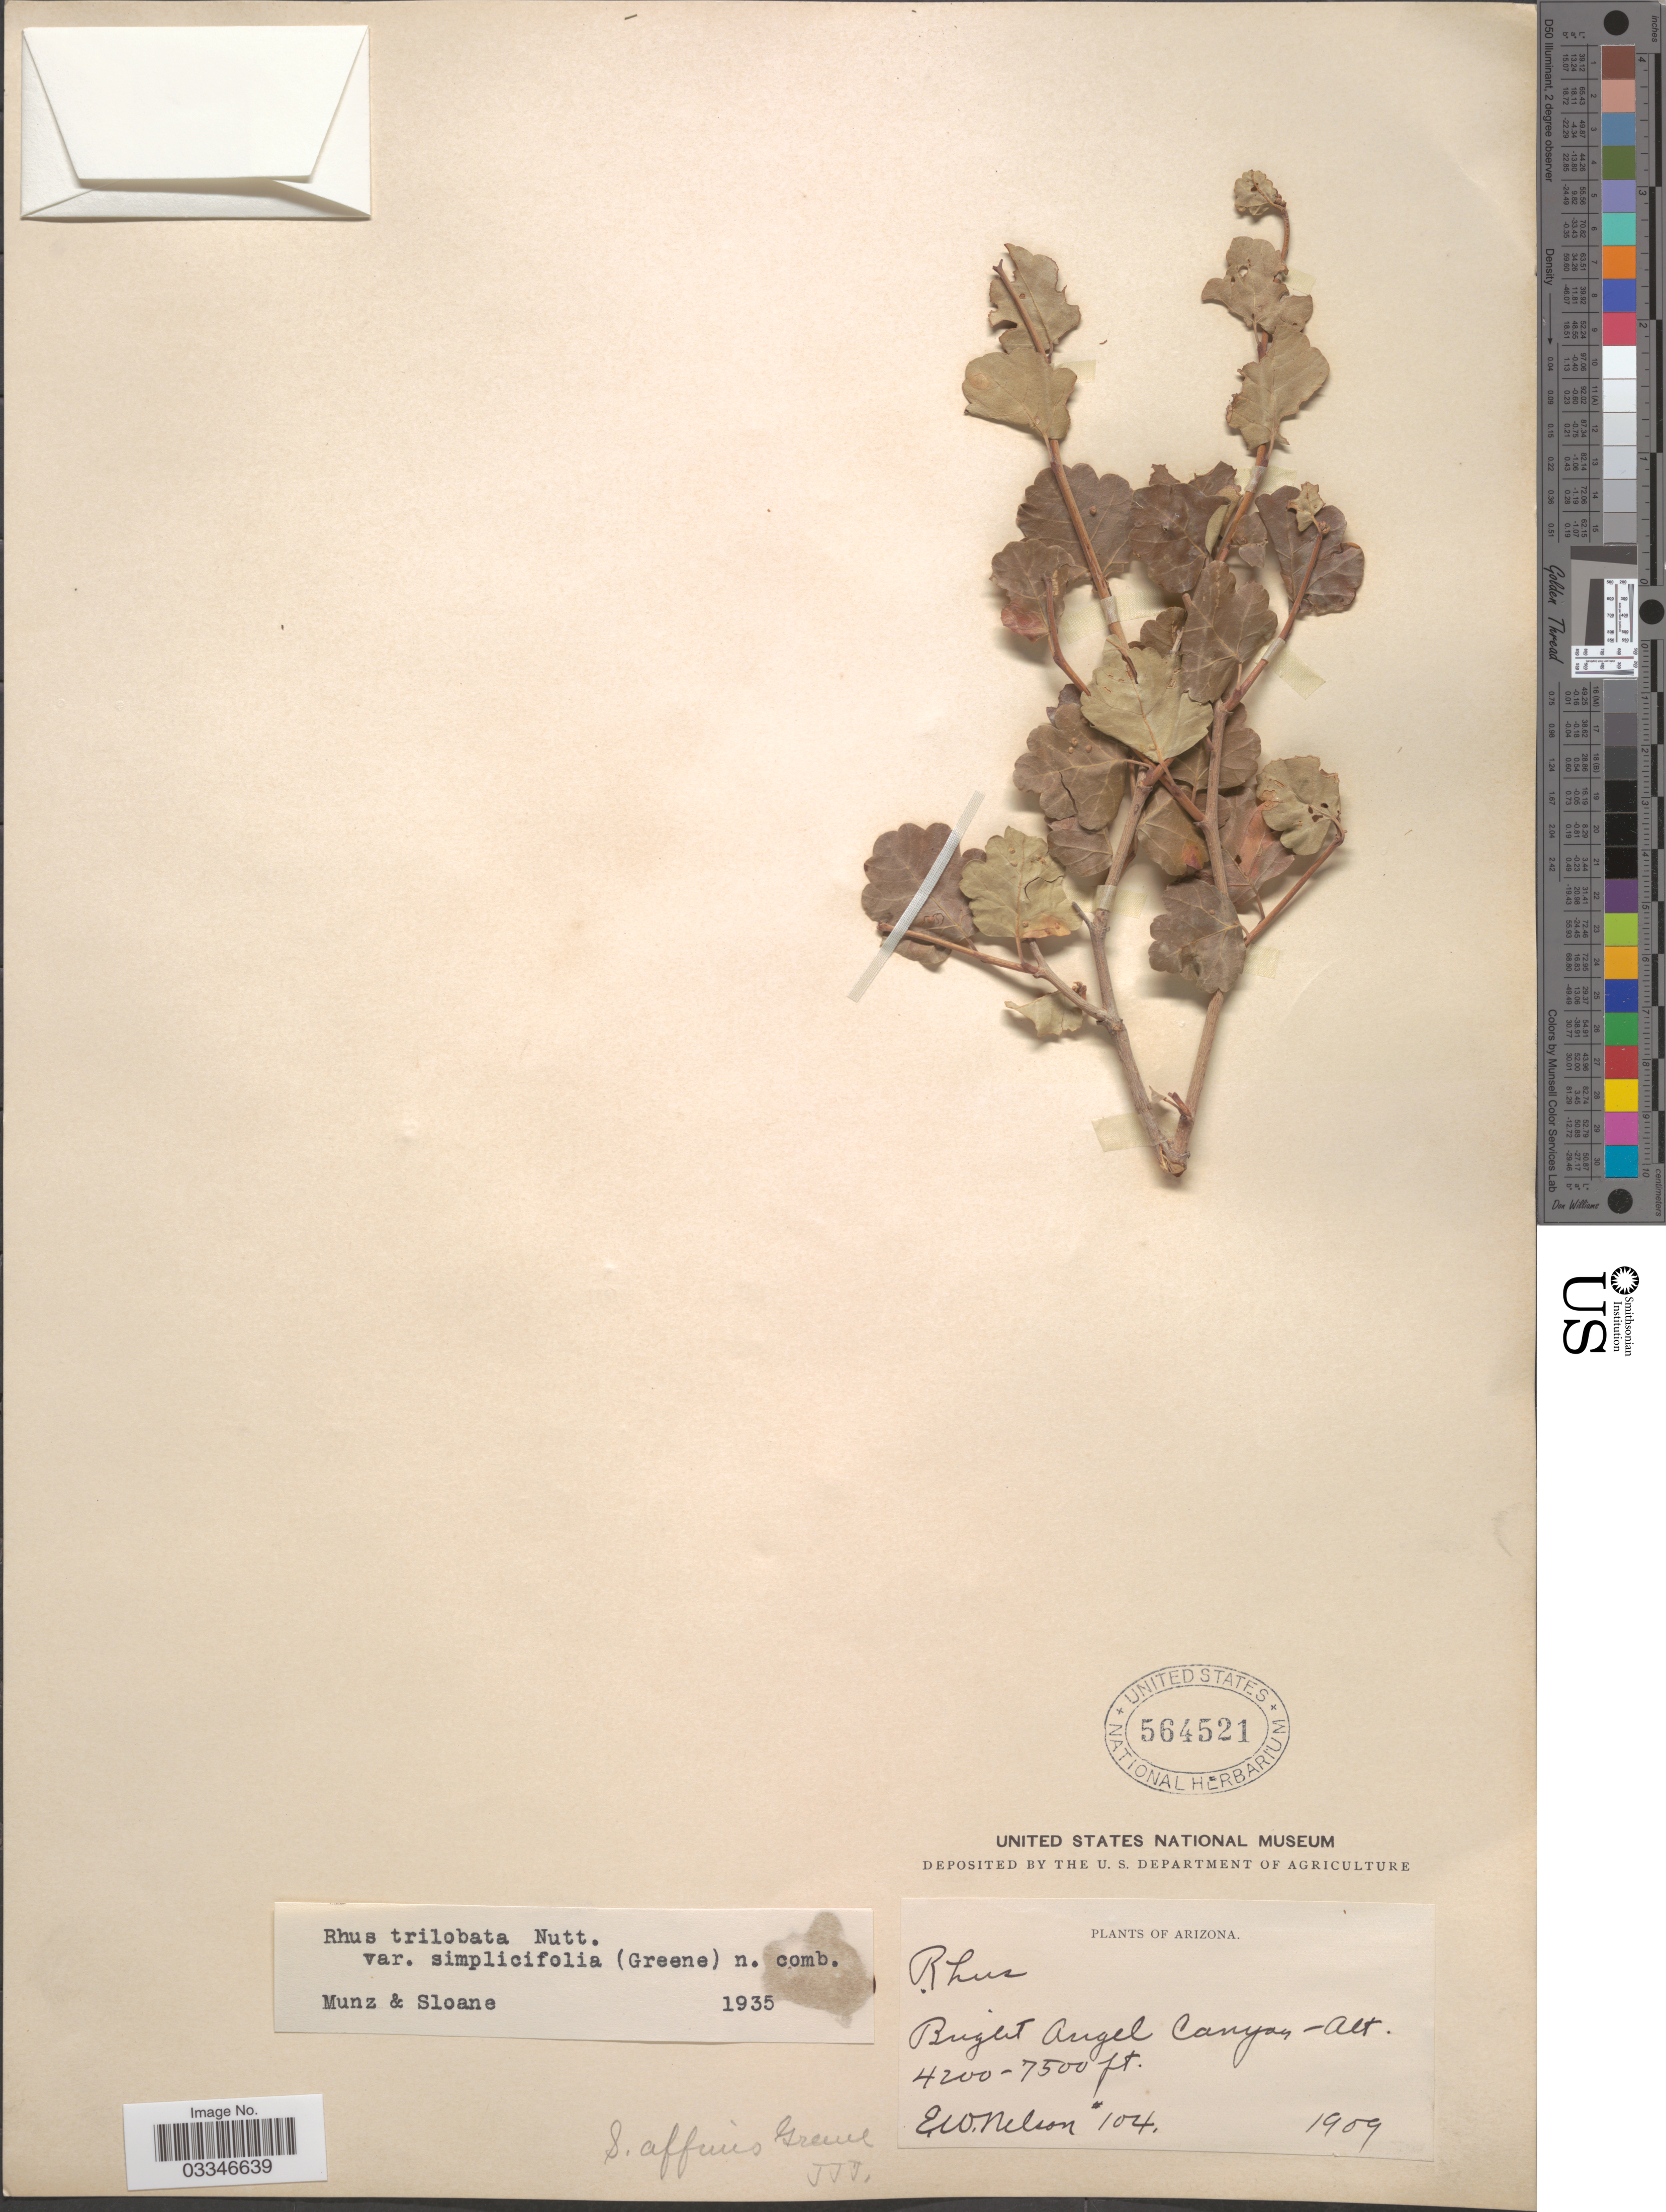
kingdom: Plantae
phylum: Tracheophyta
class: Magnoliopsida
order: Sapindales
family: Anacardiaceae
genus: Rhus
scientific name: Rhus trilobata var. simplicifolia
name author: (Greene) F.A. Barkley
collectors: E. W. Nelson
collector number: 104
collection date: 1909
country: United States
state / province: Arizona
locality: Bright Angel Canyon.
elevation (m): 1280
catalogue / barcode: US 564521